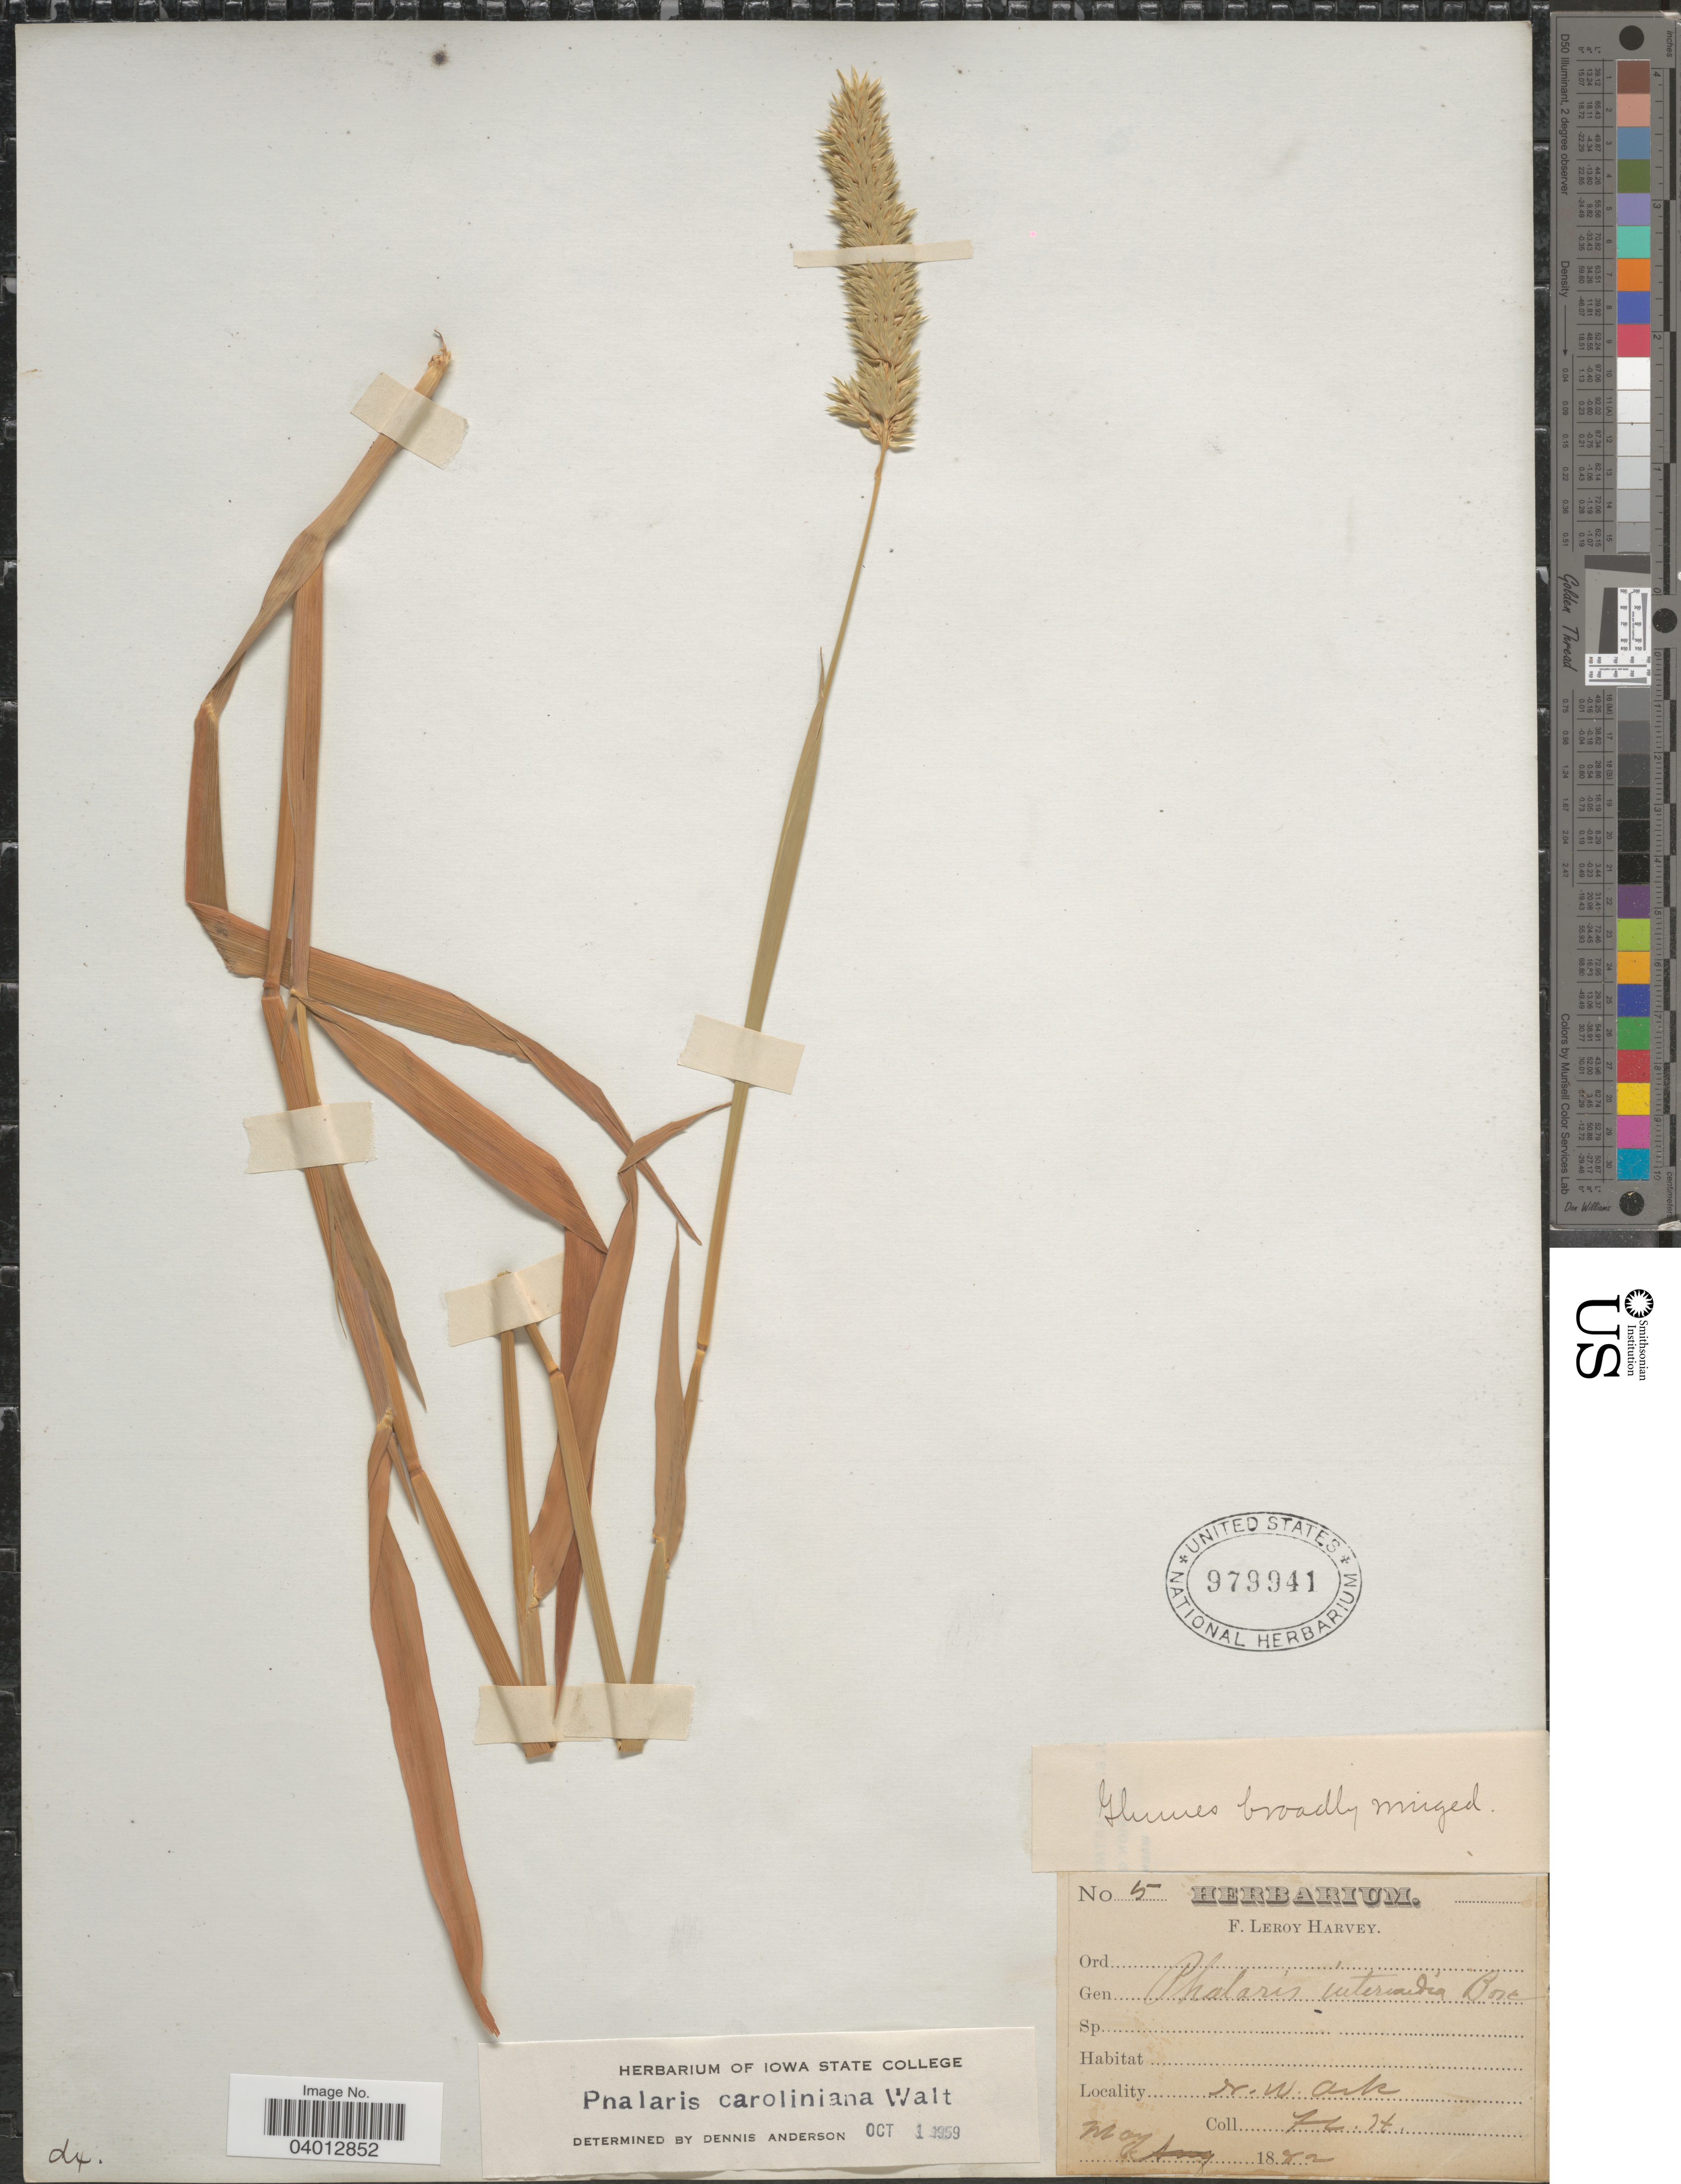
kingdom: Plantae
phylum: Tracheophyta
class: Liliopsida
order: Poales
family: Poaceae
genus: Phalaris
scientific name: Phalaris caroliniana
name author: Walter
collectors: F. L. Harvey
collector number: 5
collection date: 1882-05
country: United States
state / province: Arkansas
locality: N. W. Ark.